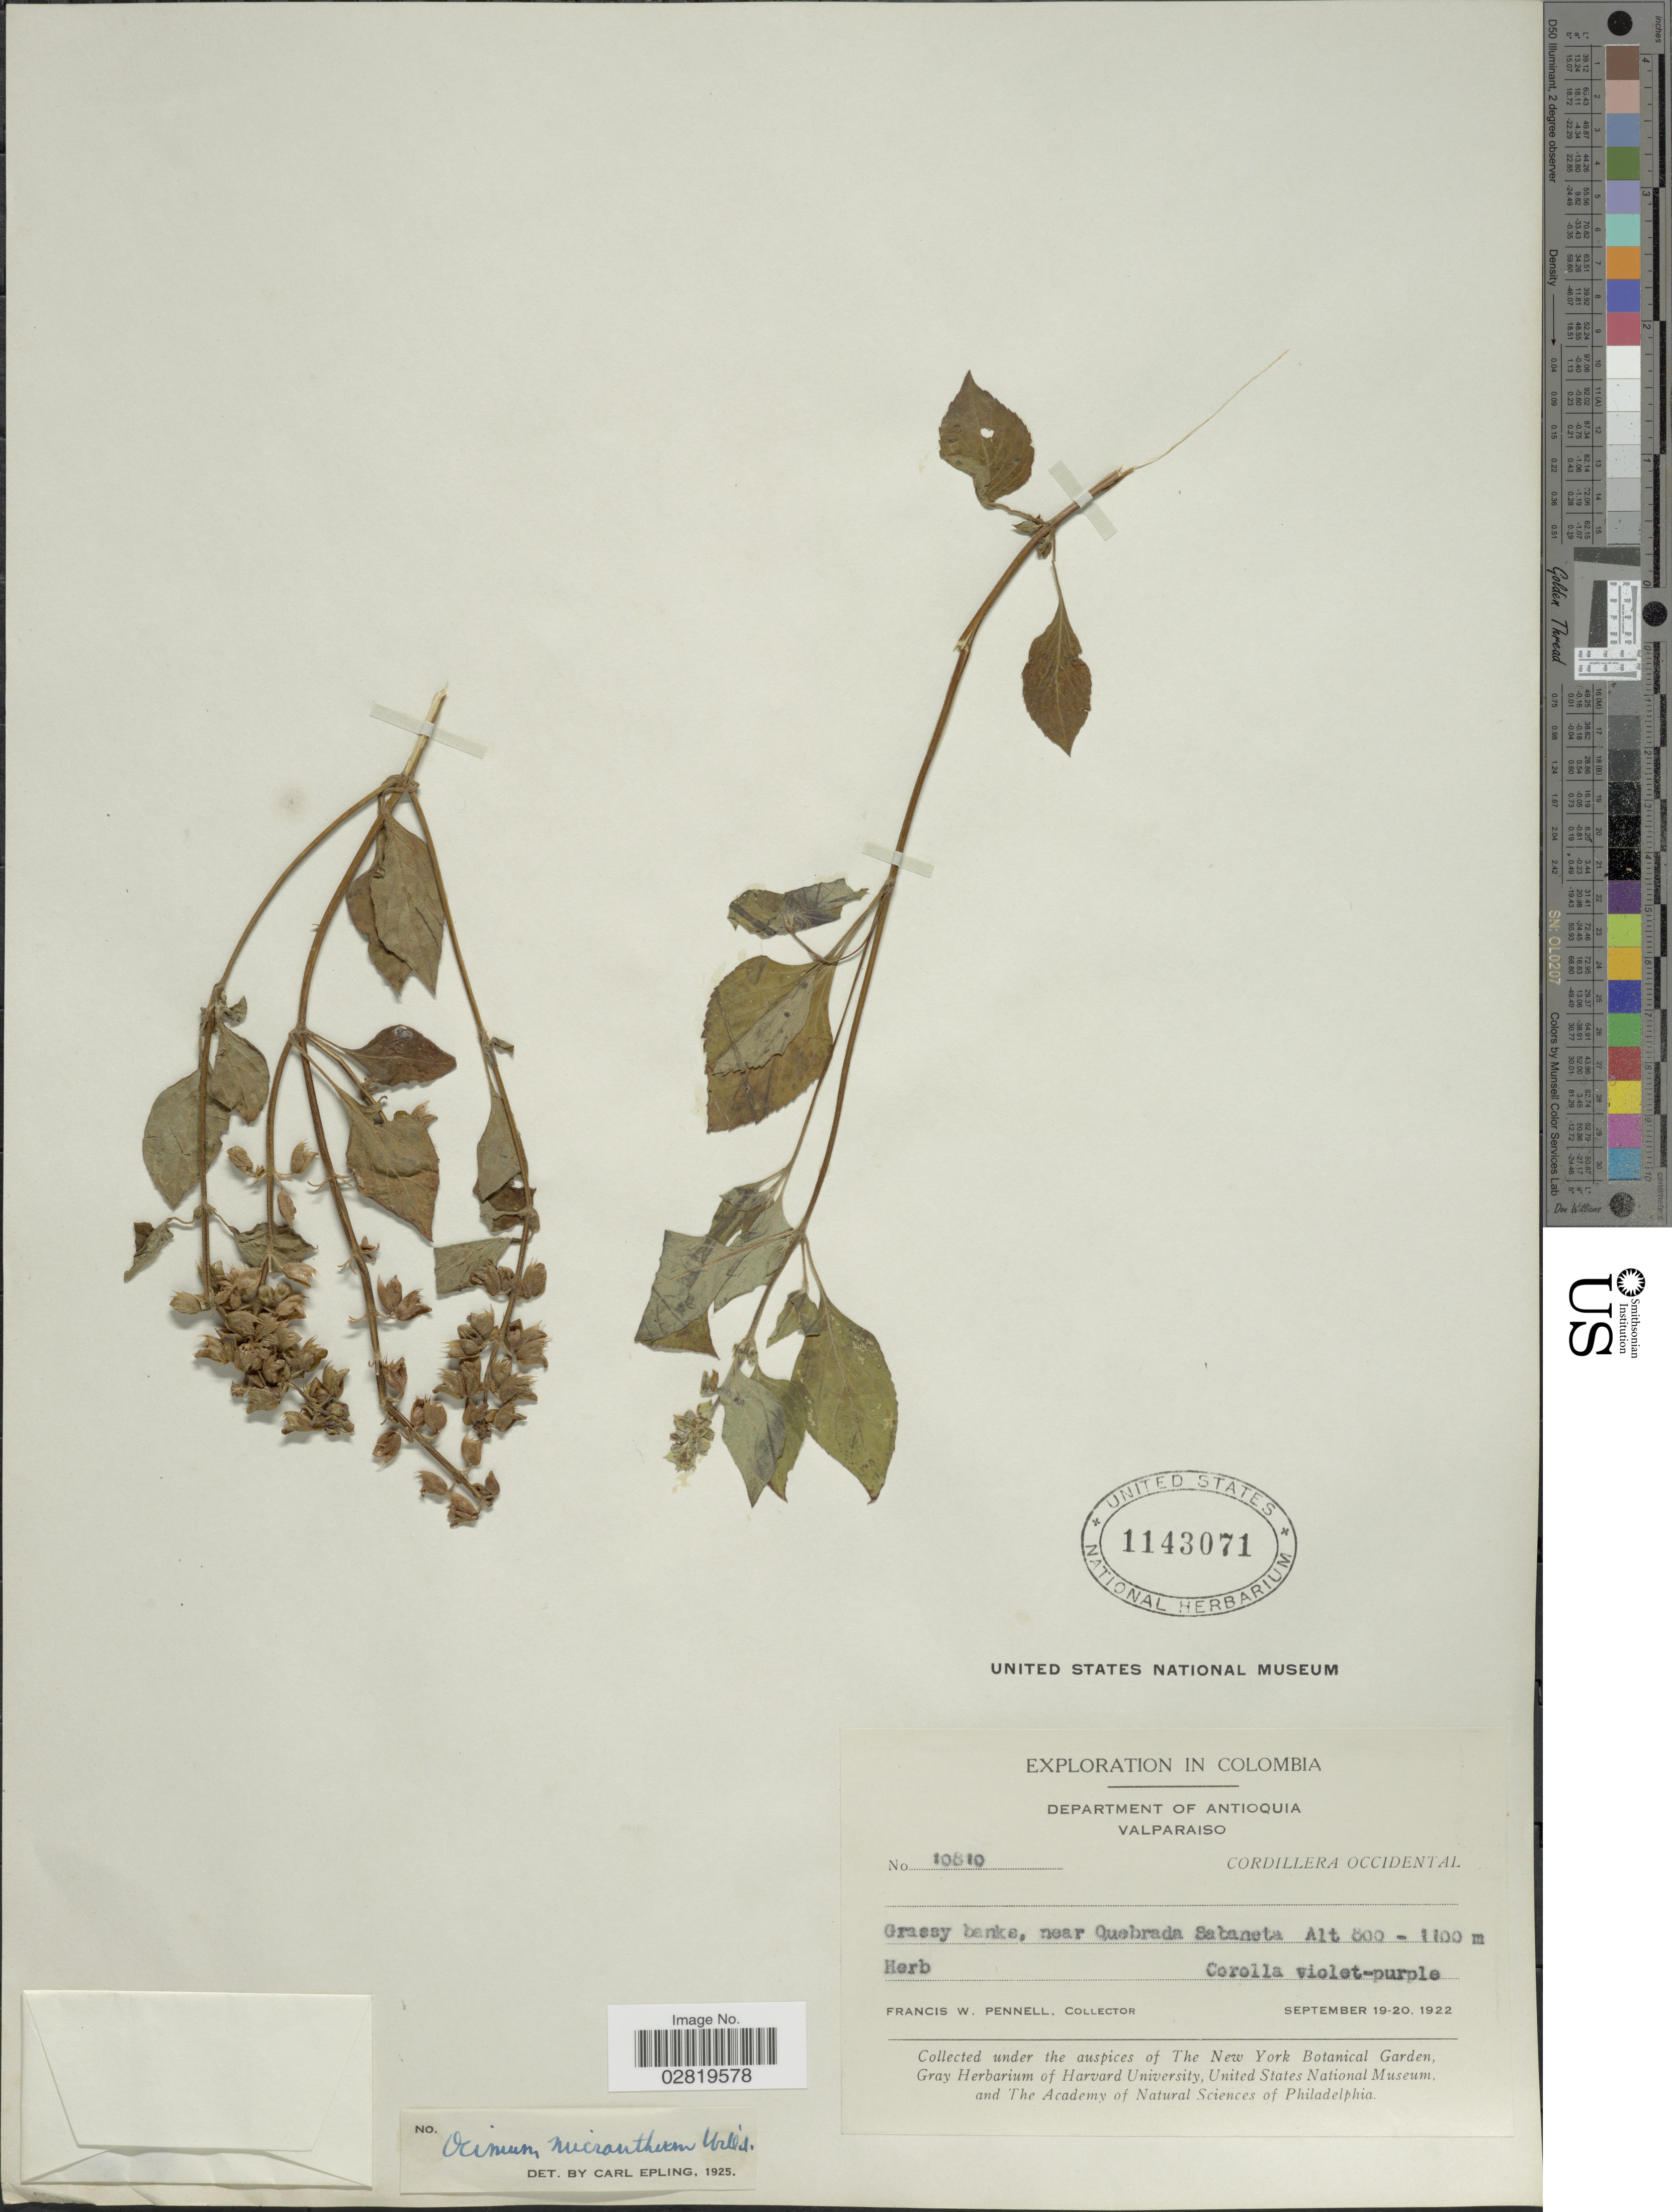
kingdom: Plantae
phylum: Tracheophyta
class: Magnoliopsida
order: Lamiales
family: Lamiaceae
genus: Ocimum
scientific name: Ocimum micranthum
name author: Willd.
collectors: F. W. Pennell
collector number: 10810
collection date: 1922-09-19/1922-09-20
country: Colombia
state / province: Antioquia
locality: Department of Antioquia, Valparaiso, Cordillera Occidental.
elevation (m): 800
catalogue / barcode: US 1143071